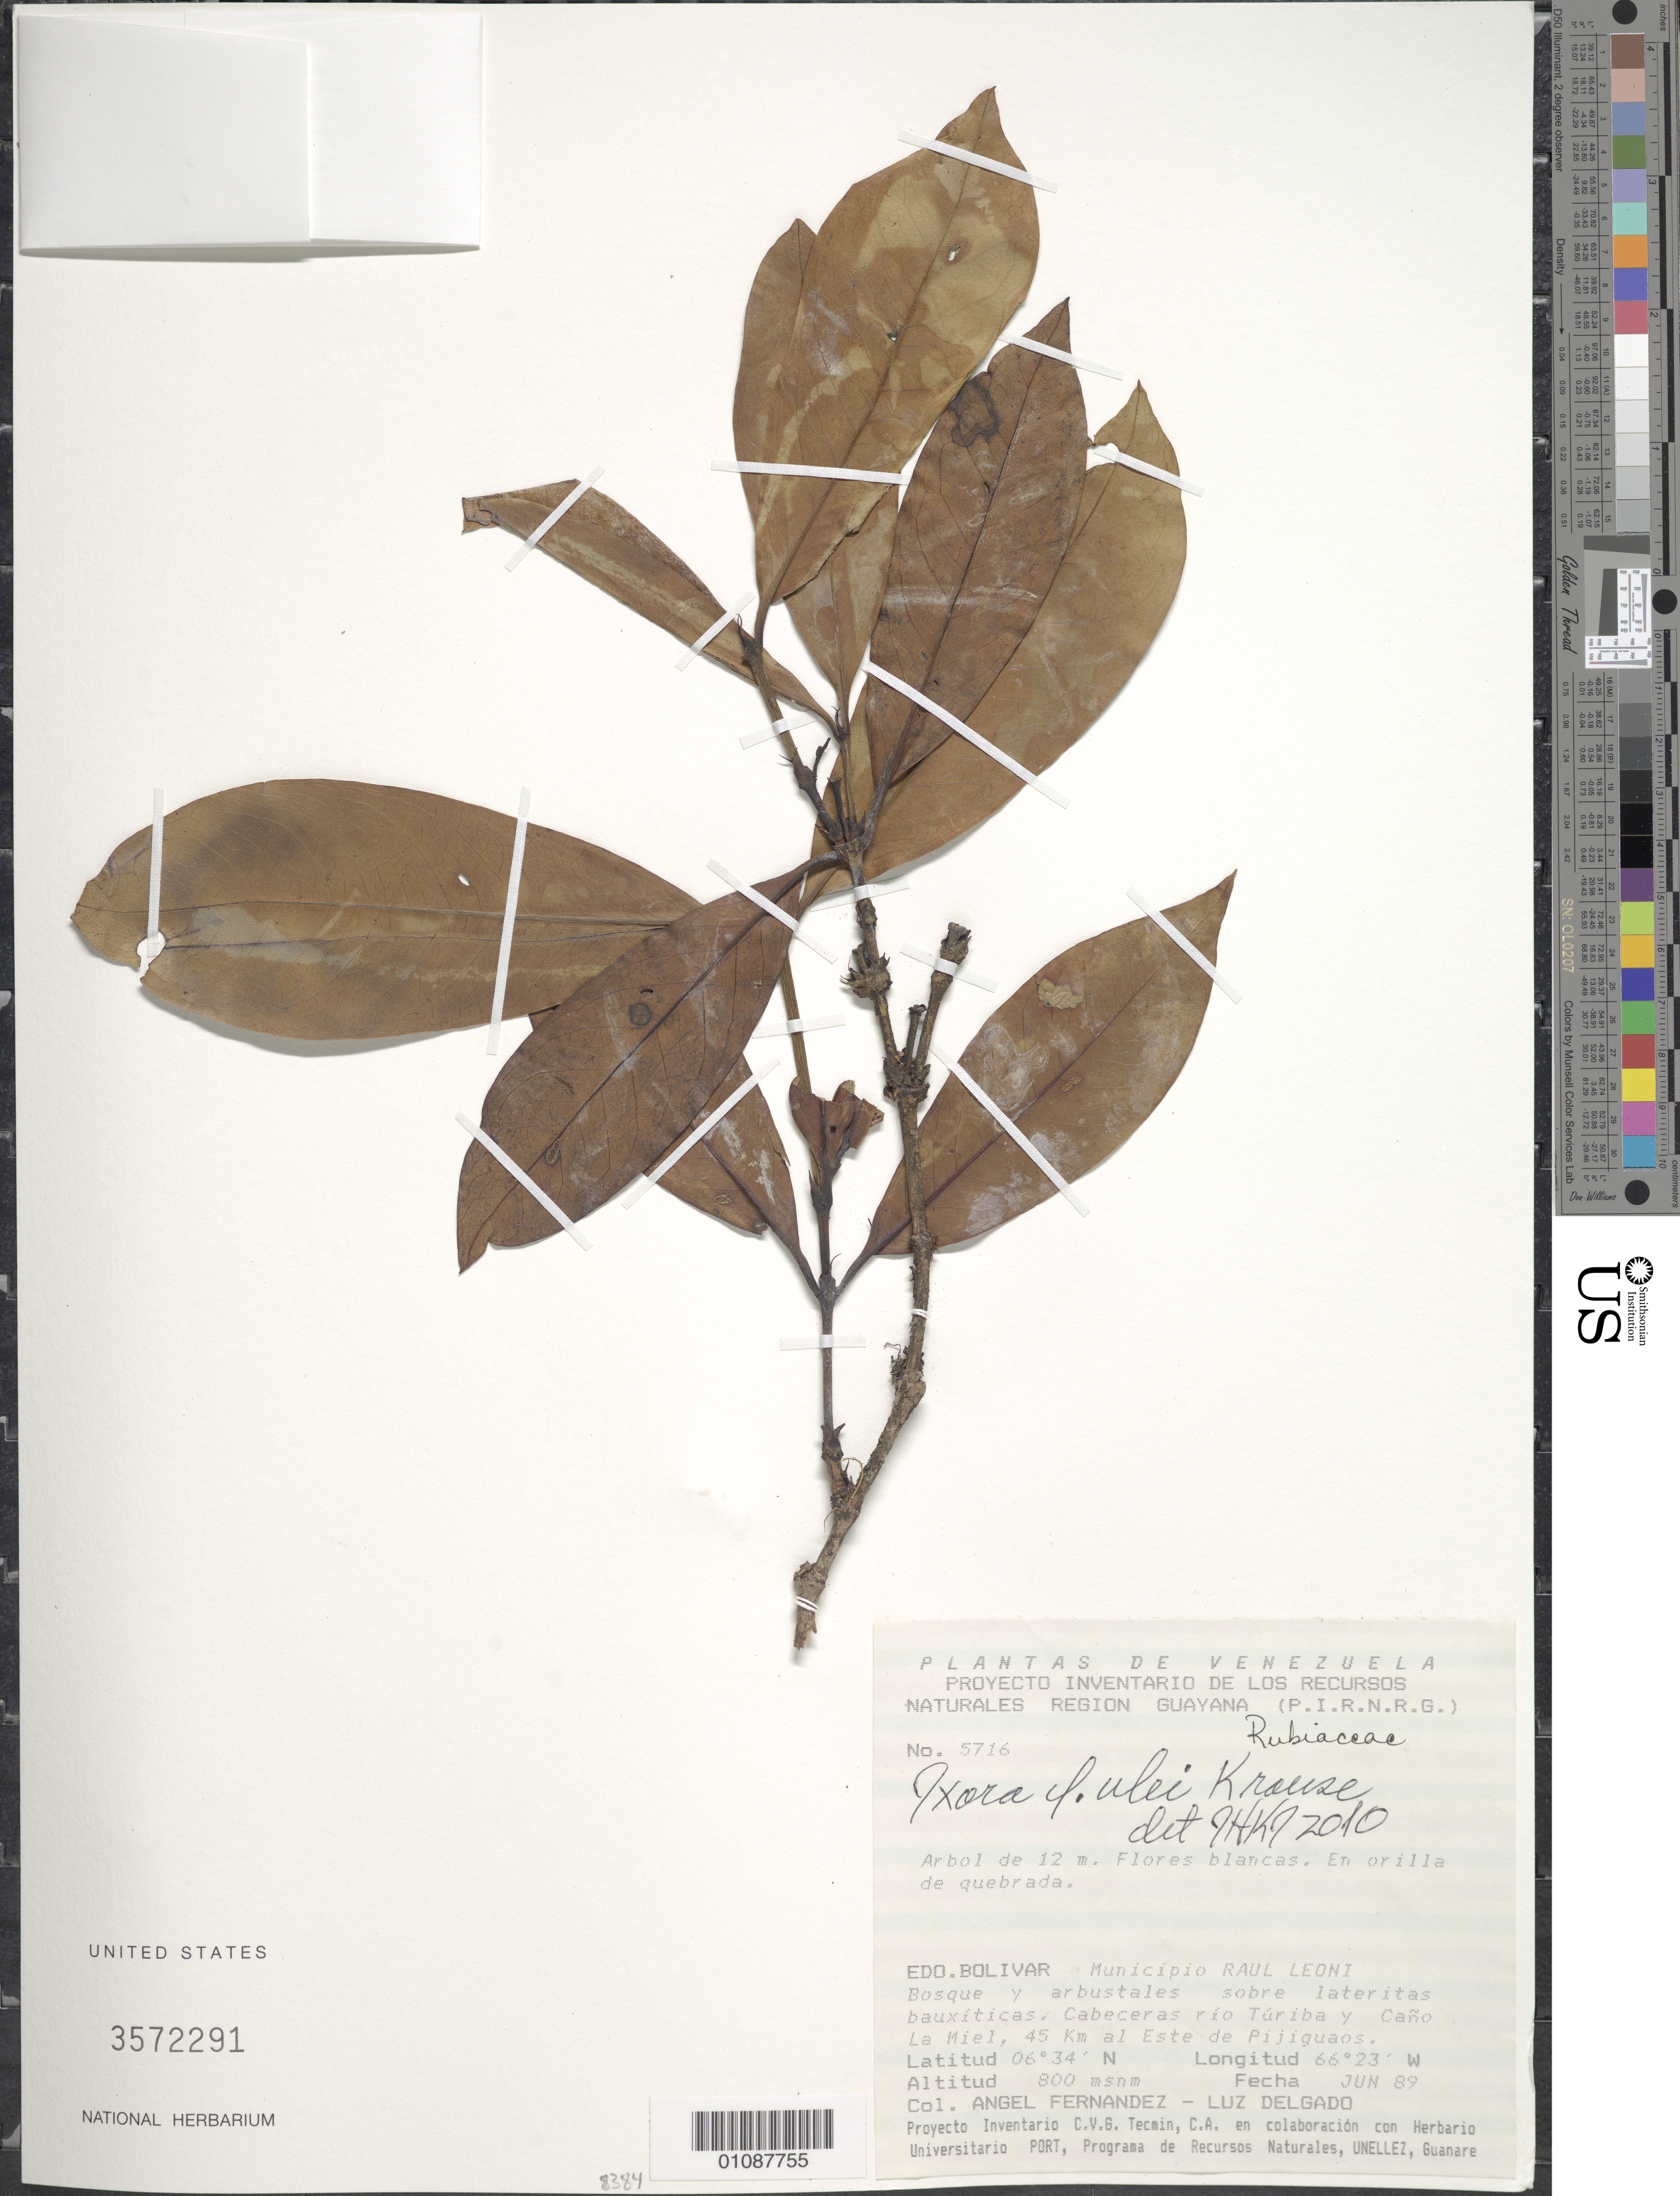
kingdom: Plantae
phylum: Tracheophyta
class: Magnoliopsida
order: Gentianales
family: Rubiaceae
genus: Ixora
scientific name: Ixora ulei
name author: K. Krause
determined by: Kirkbride, J. H.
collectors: A. Fernández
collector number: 5716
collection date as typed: Jun-89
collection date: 1989-06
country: Venezuela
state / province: Bolívar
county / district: Angostura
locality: Mun. Raúl Leoni [=Angostura], cabeceras Río Túriba y Caño La Miel, 45 km al Este de Pijiguaos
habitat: Bosque y arbustales sobre lateritas bauxiticas; en orilla de quebrada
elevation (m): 800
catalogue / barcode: US 3572291